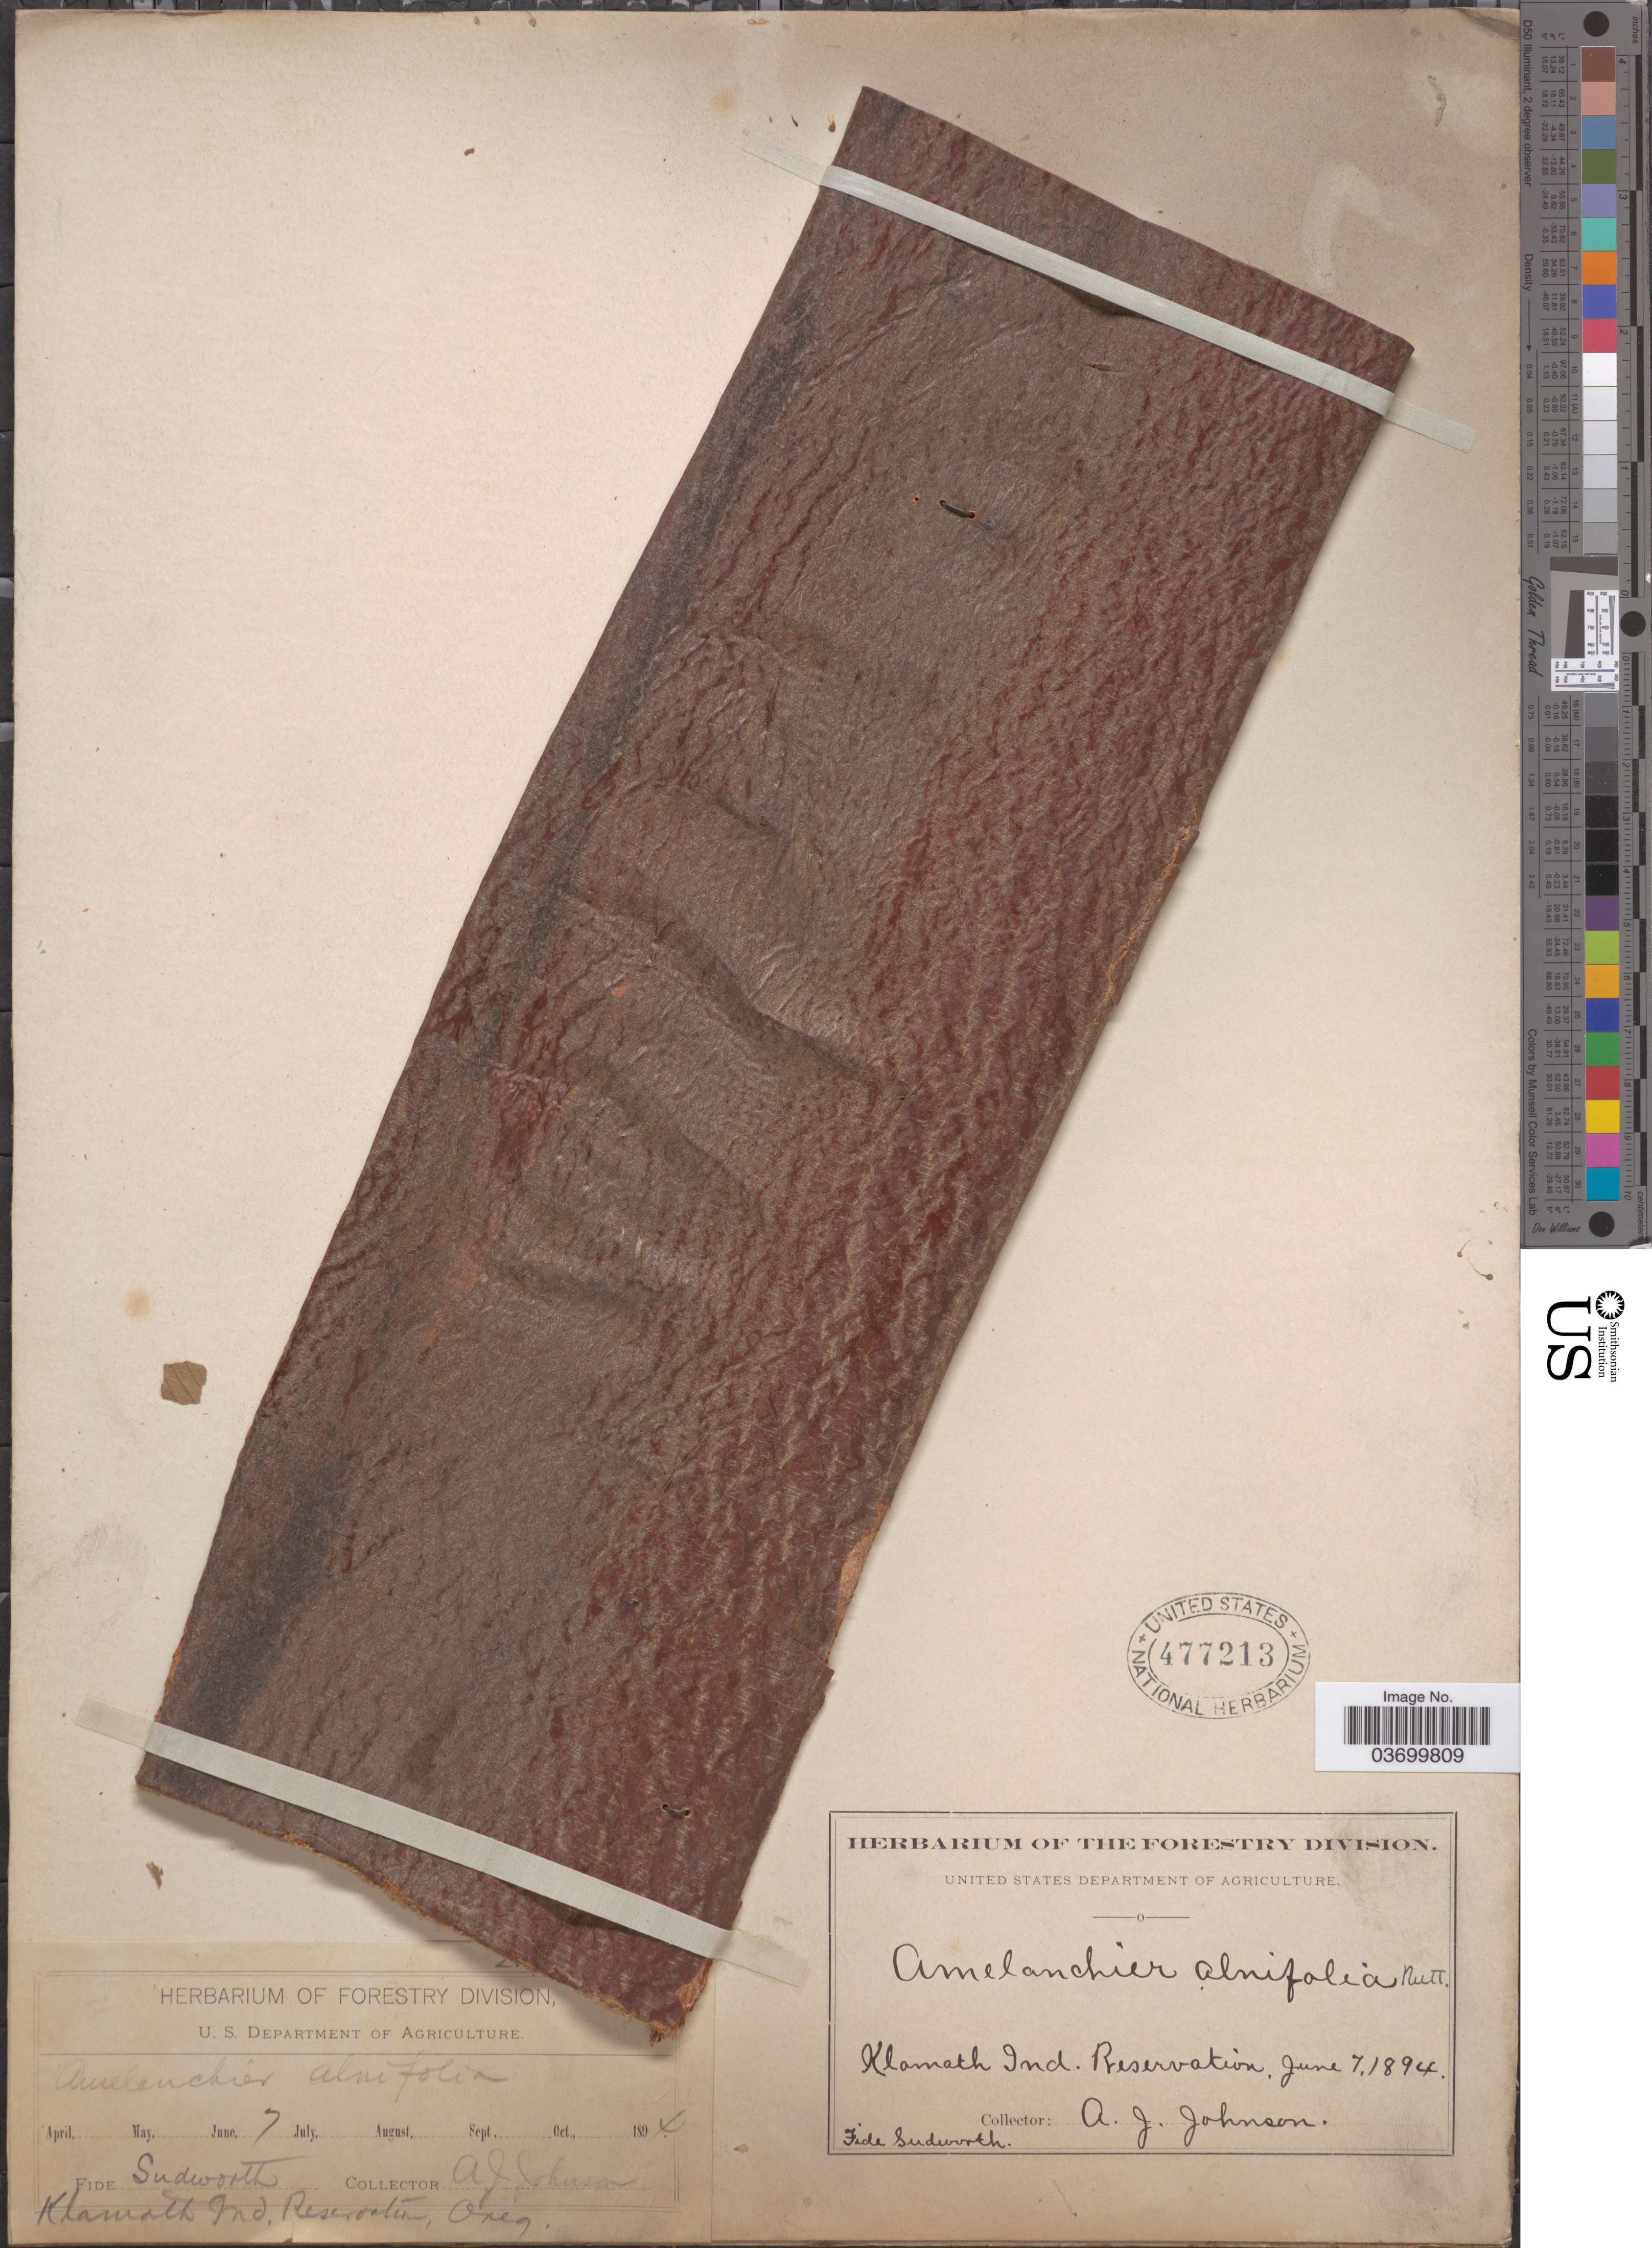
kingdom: Plantae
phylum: Tracheophyta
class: Magnoliopsida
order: Rosales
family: Rosaceae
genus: Amelanchier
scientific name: Amelanchier alnifolia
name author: (Nutt.) Nutt. ex M. Roem.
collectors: A. Johnson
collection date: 1894-06-07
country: United States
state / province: Oregon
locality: Klamath Ind. Reservation.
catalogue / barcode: US 477213